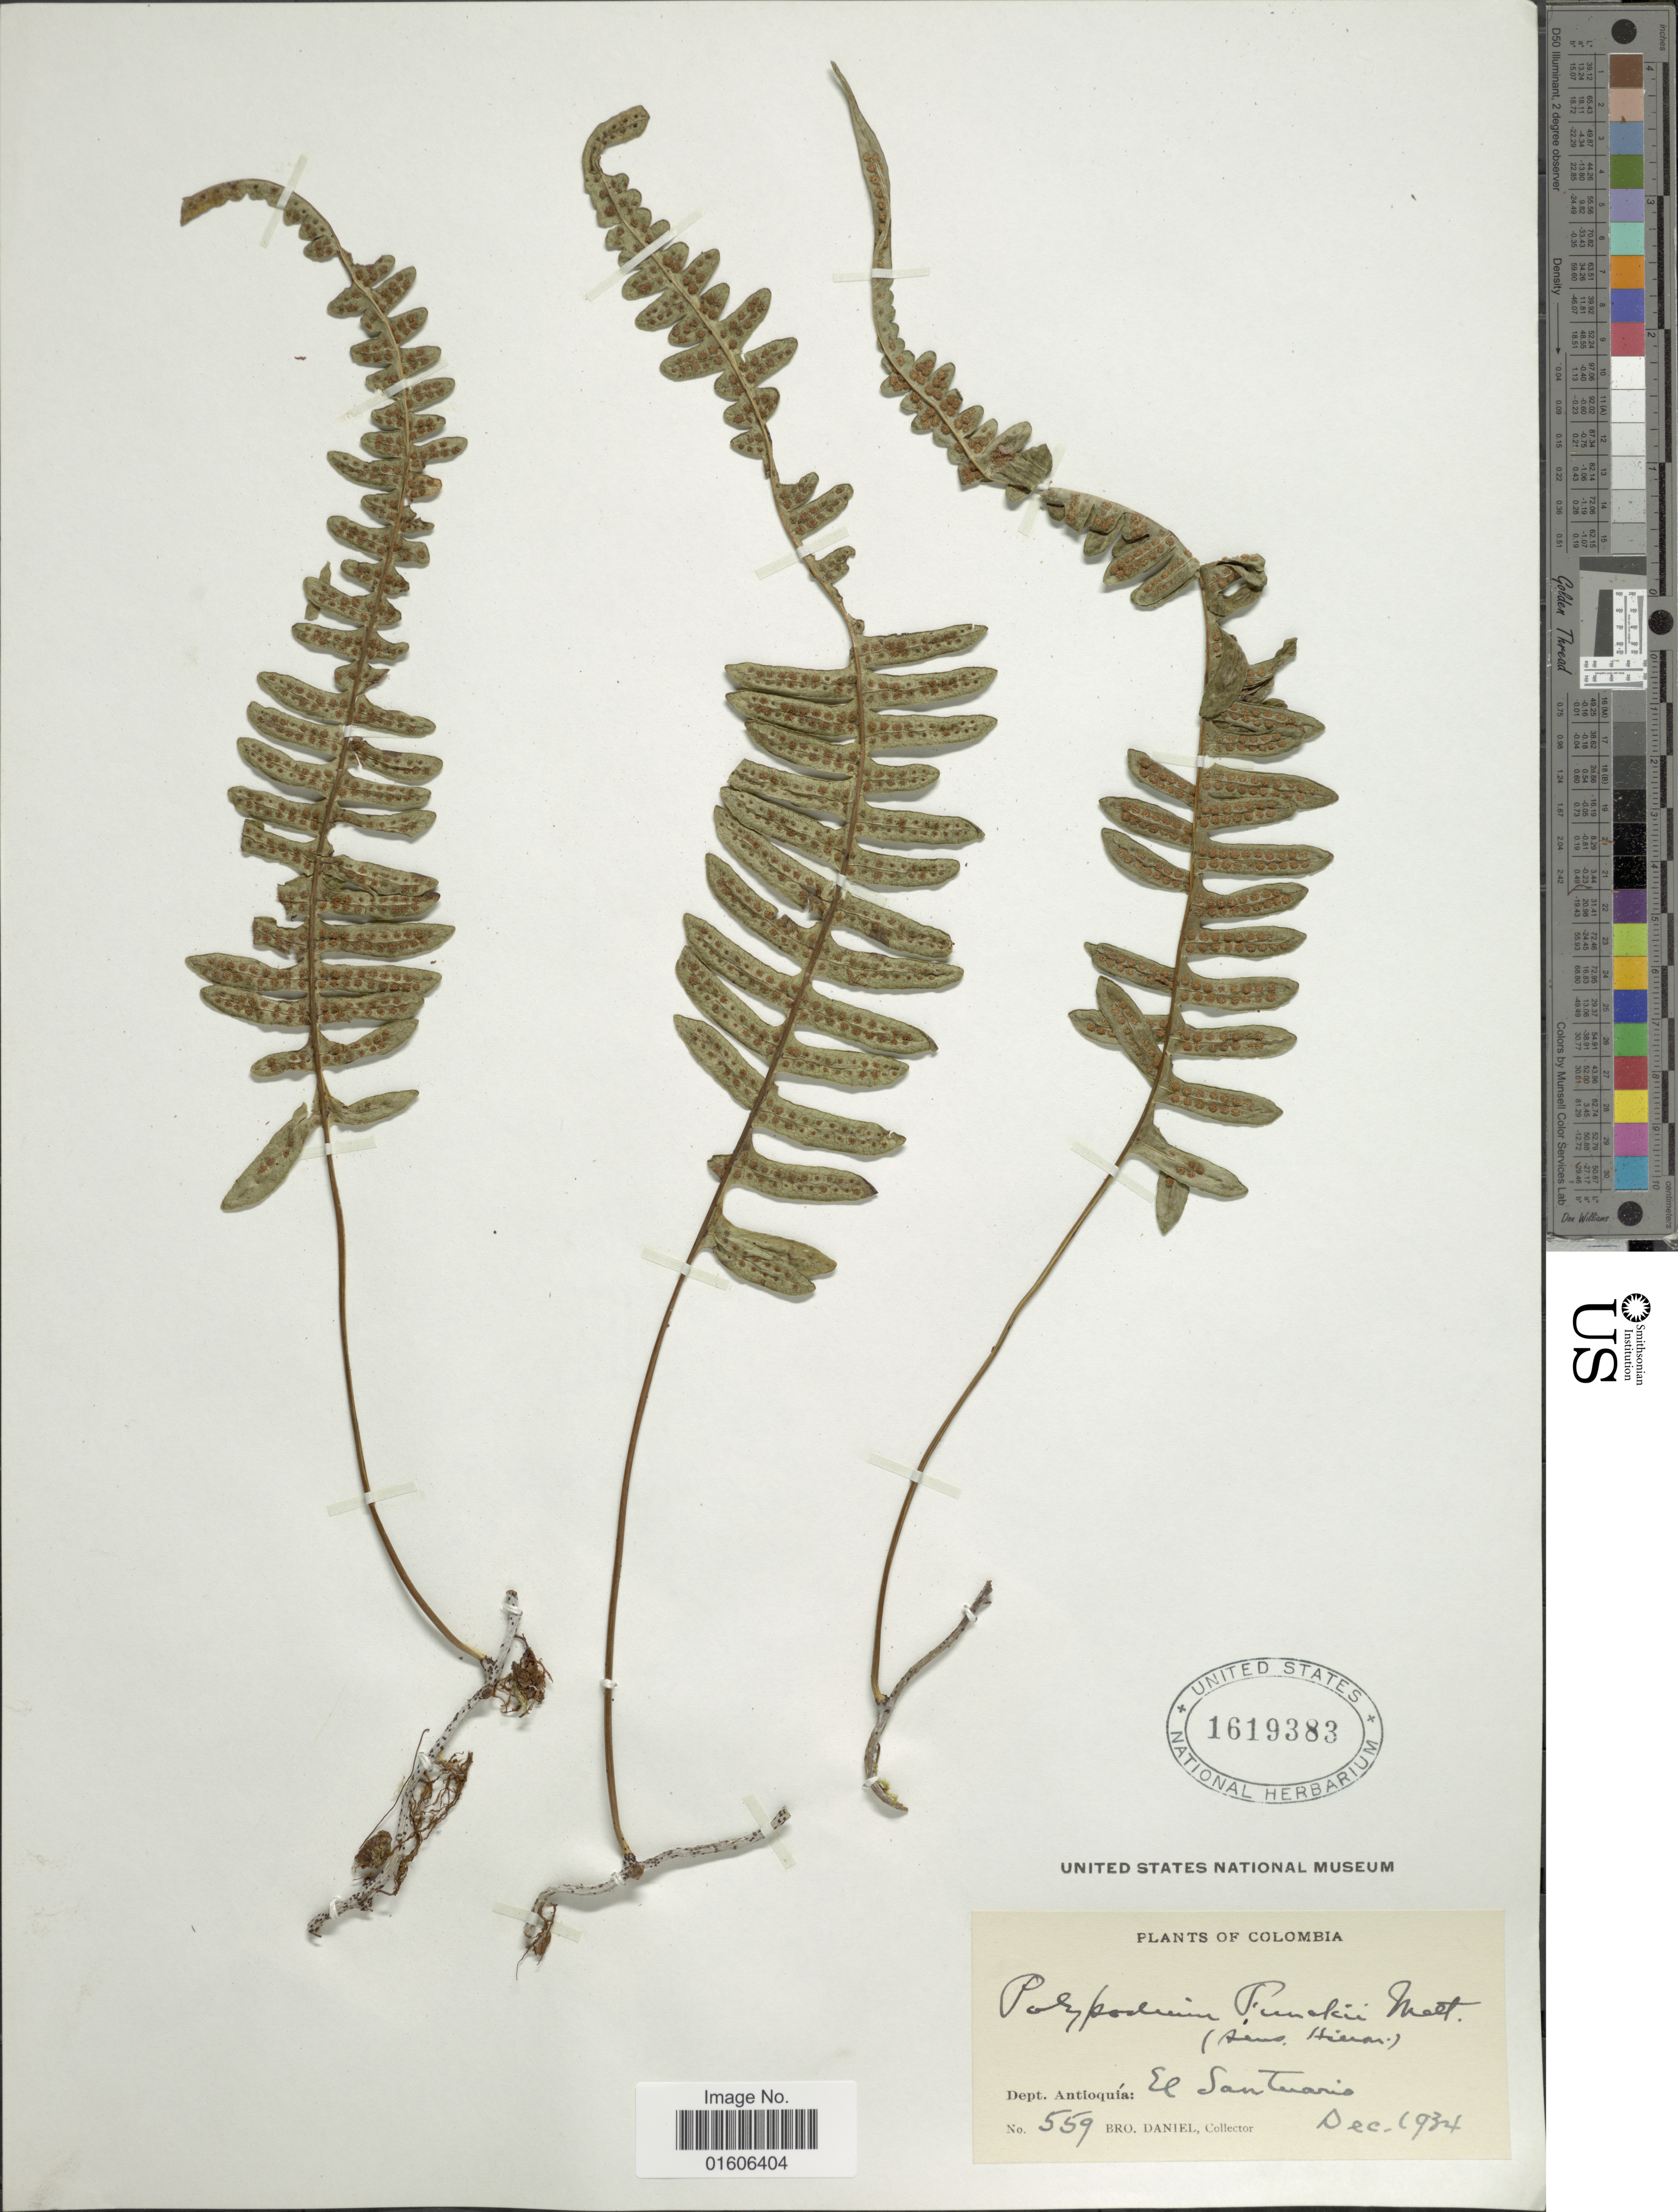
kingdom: Plantae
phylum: Tracheophyta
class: Polypodiopsida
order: Polypodiales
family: Polypodiaceae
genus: Serpocaulon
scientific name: Serpocaulon funckii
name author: (Mett.) A.R. Sm.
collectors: Bro. Daniel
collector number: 559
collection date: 1934-12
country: Colombia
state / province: Antioquia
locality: Dept. Antioquía: El Santuario.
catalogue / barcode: US 1619383